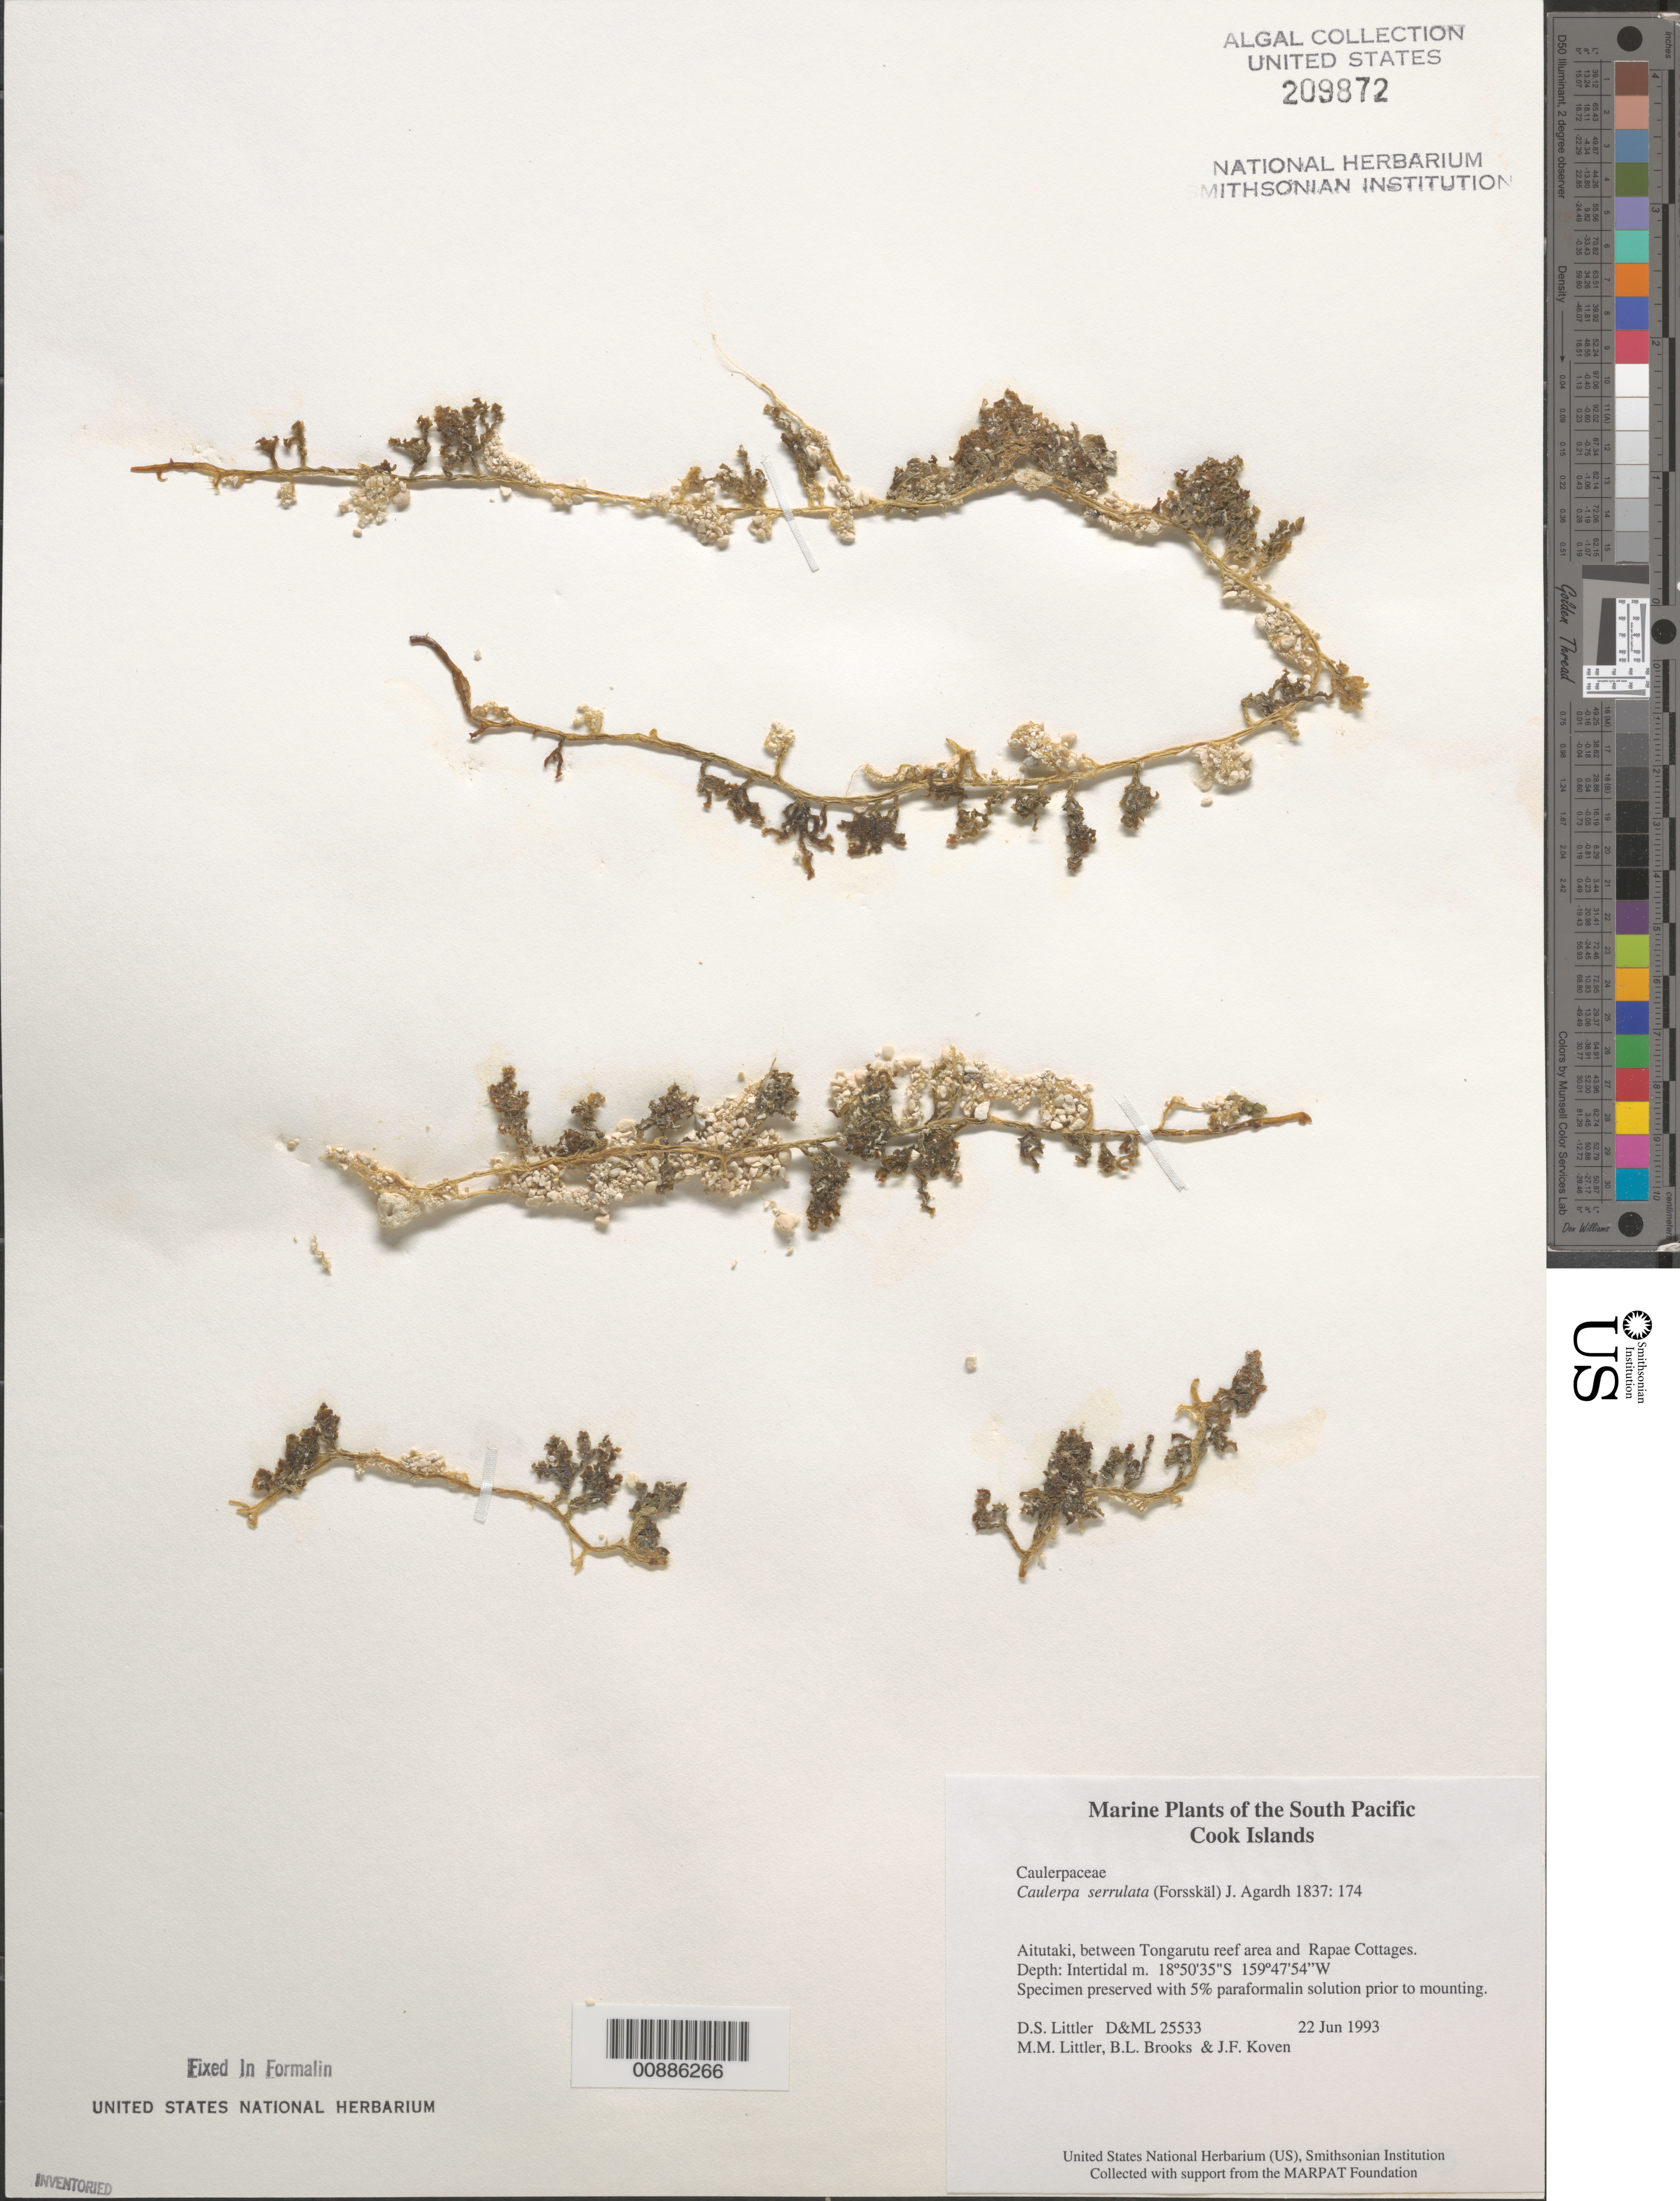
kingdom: Plantae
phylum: Chlorophyta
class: Ulvophyceae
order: Bryopsidales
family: Caulerpaceae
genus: Caulerpa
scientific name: Caulerpa serrulata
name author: (Forssk.) J. Agardh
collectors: D. S. Littler, M. M. Littler, B. Brooks & J. Koven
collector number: D&ML 25533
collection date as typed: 22 Jun 1993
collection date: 1993-06-22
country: Cook Islands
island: Aitutaki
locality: Between Tongarutu reef area and Rapae Cottages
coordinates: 18 50'35"S, 159 47'54"W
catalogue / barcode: US 209872